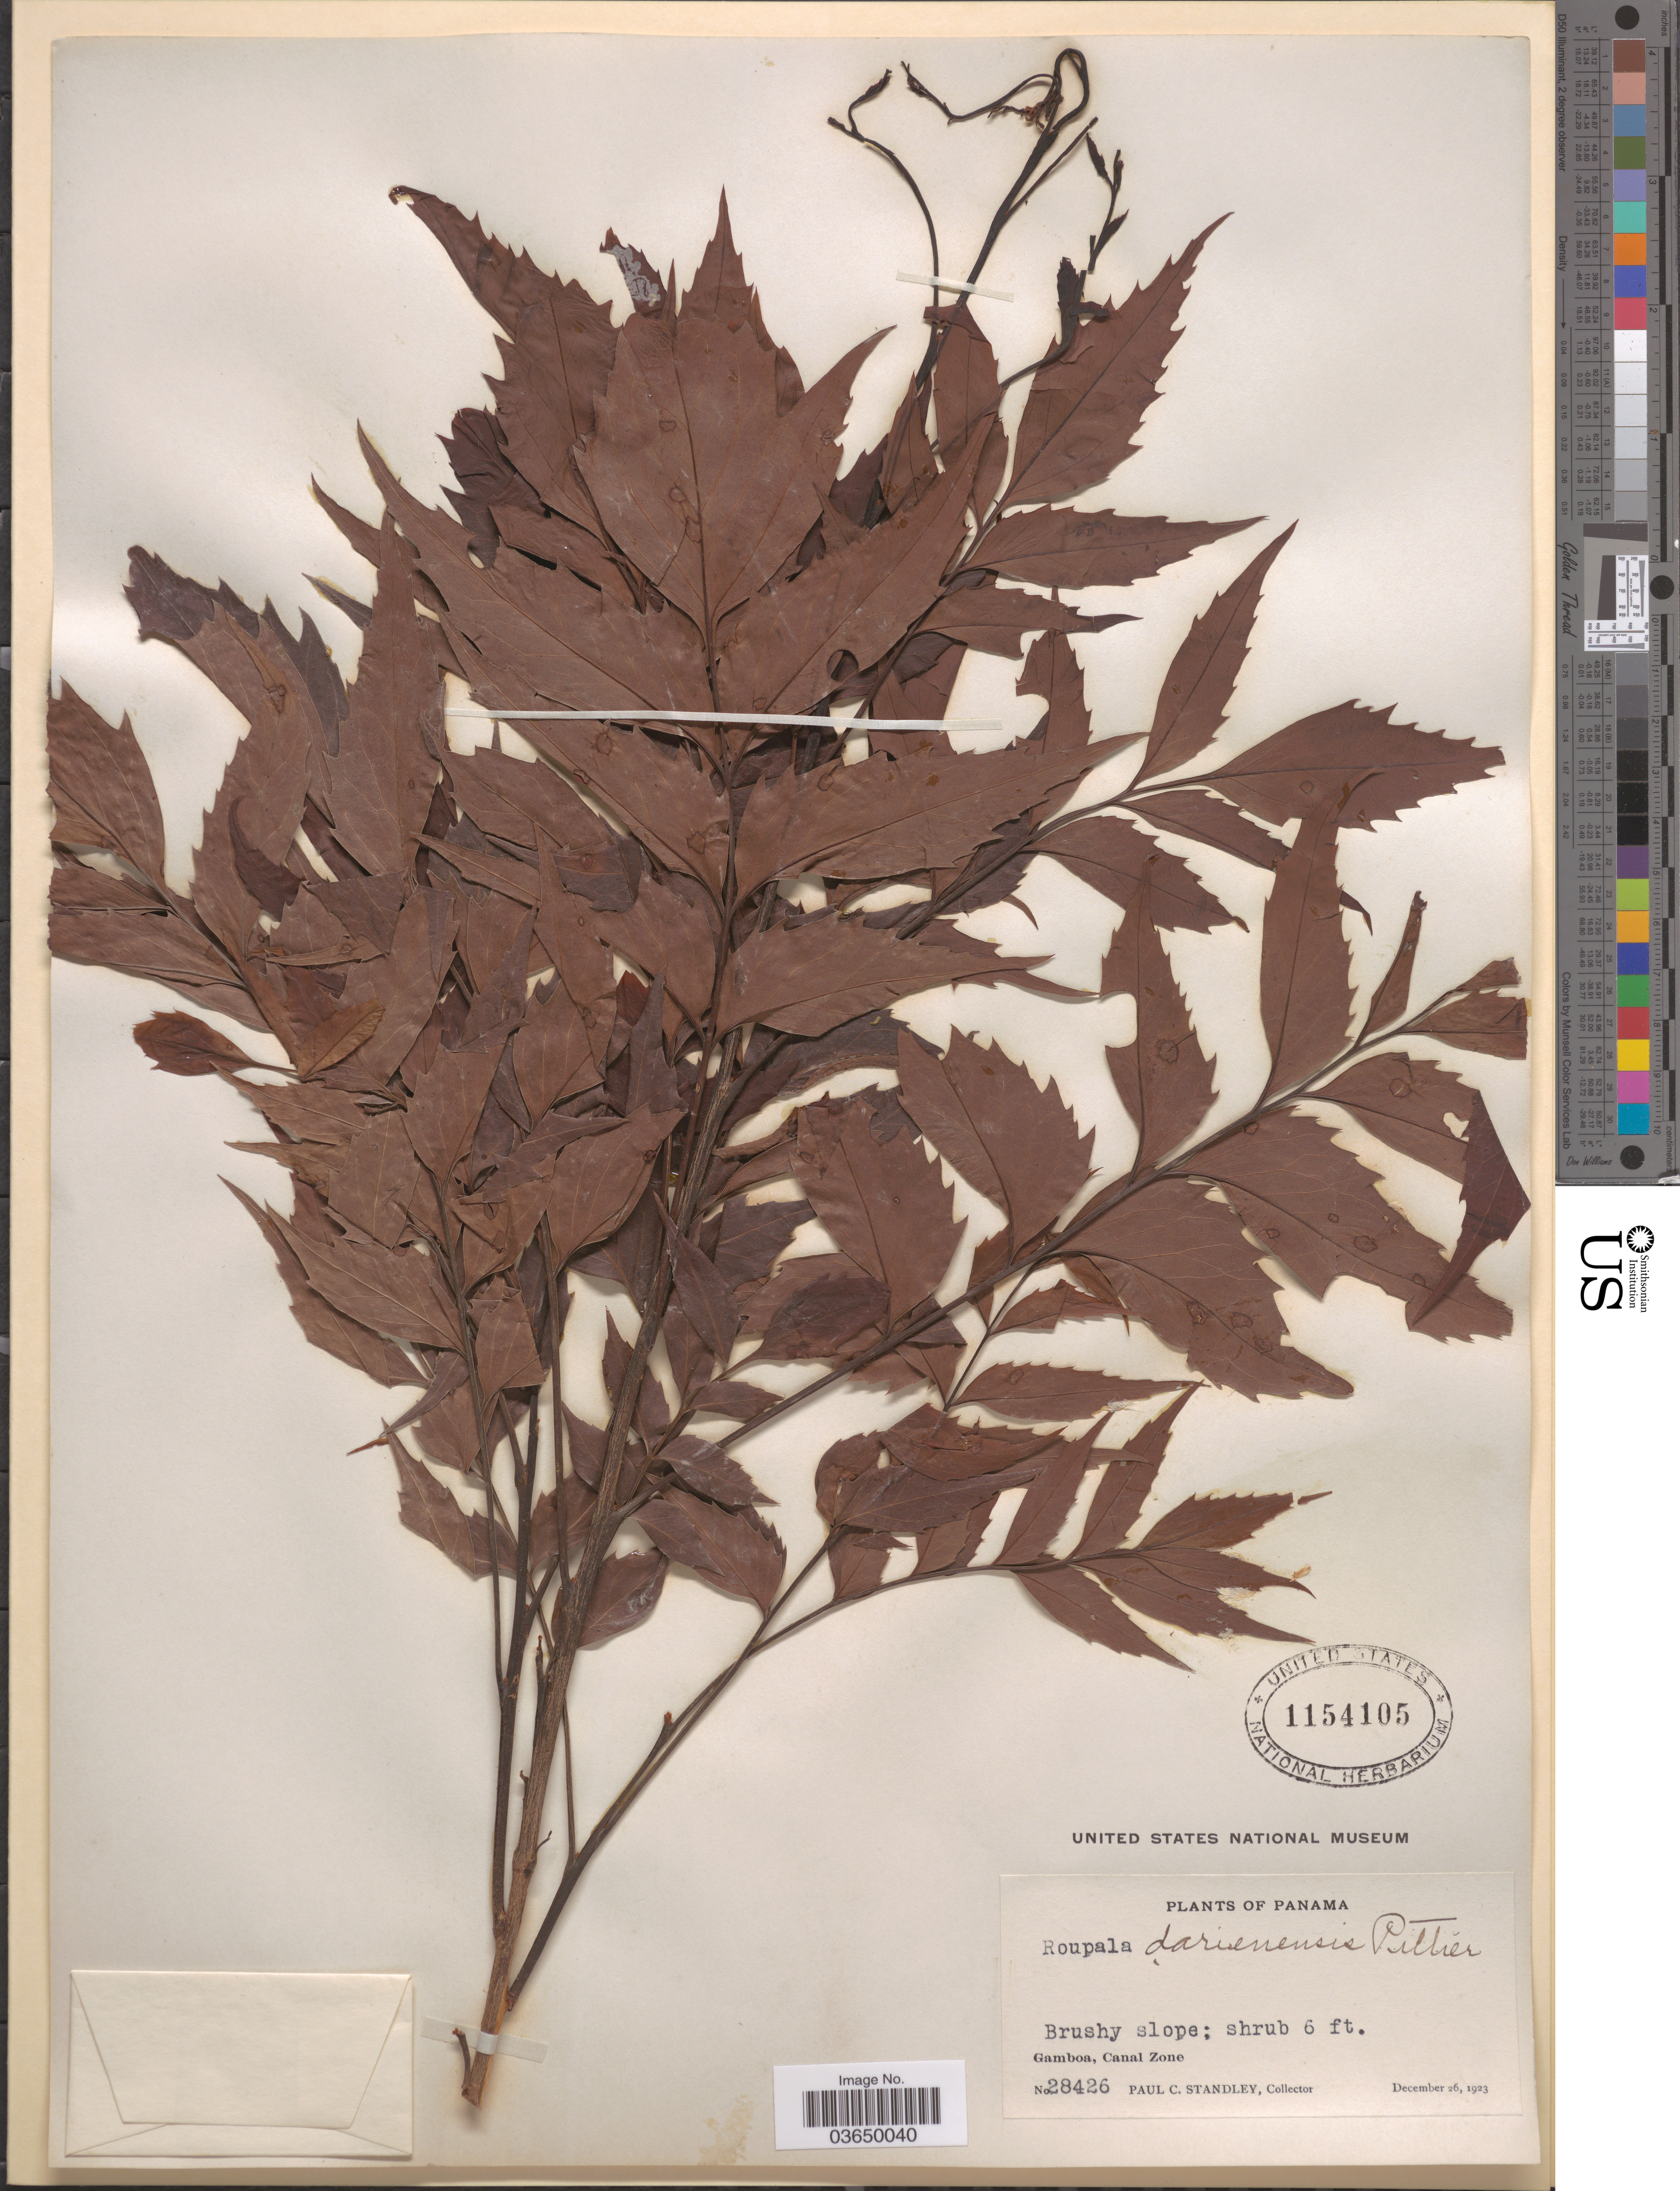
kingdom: Plantae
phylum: Tracheophyta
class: Magnoliopsida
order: Proteales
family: Proteaceae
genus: Roupala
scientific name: Roupala montana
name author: Aubl.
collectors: P. C. Standley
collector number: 28426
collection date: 1923-12-26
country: Panama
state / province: Colón / Panamá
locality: Gamboa, Canal Zone.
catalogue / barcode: US 1154105